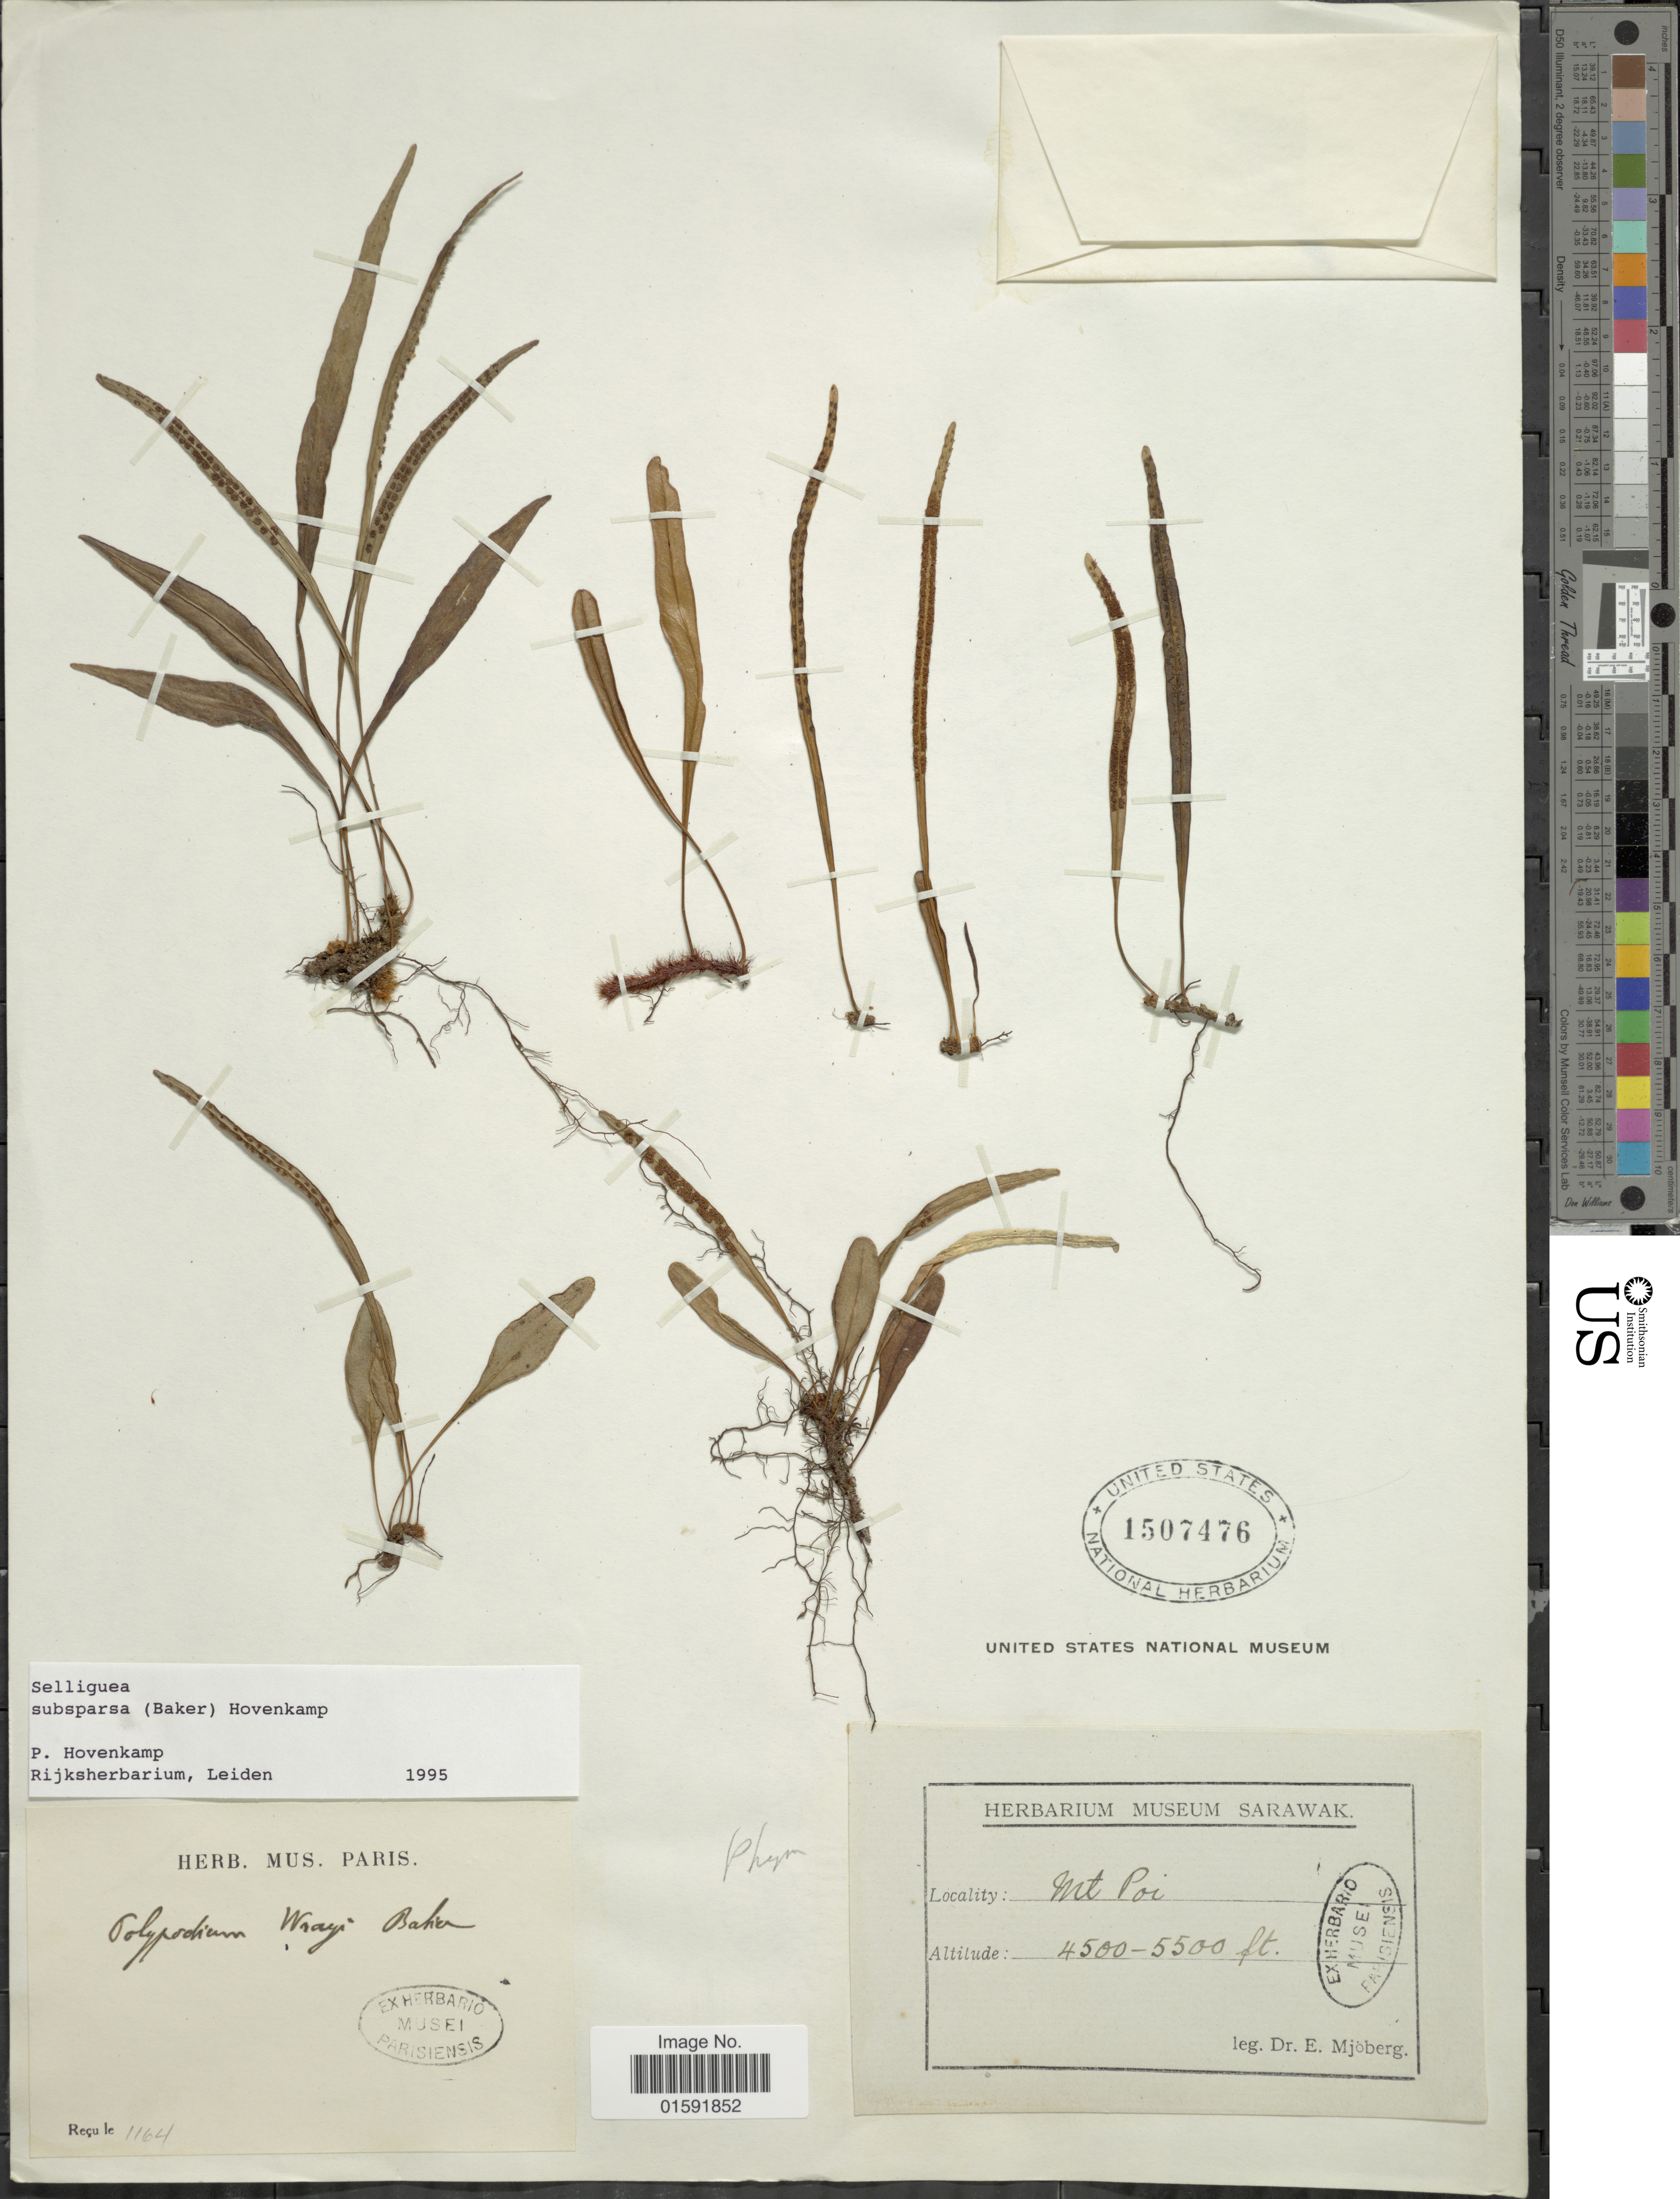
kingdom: Plantae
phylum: Tracheophyta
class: Polypodiopsida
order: Polypodiales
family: Polypodiaceae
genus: Selliguea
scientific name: Selliguea stenophylla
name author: (Blume)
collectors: E. Mjoberg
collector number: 1164?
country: Malaysia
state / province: Sarawak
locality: Mt. Poi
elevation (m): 1372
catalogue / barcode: US 1507476